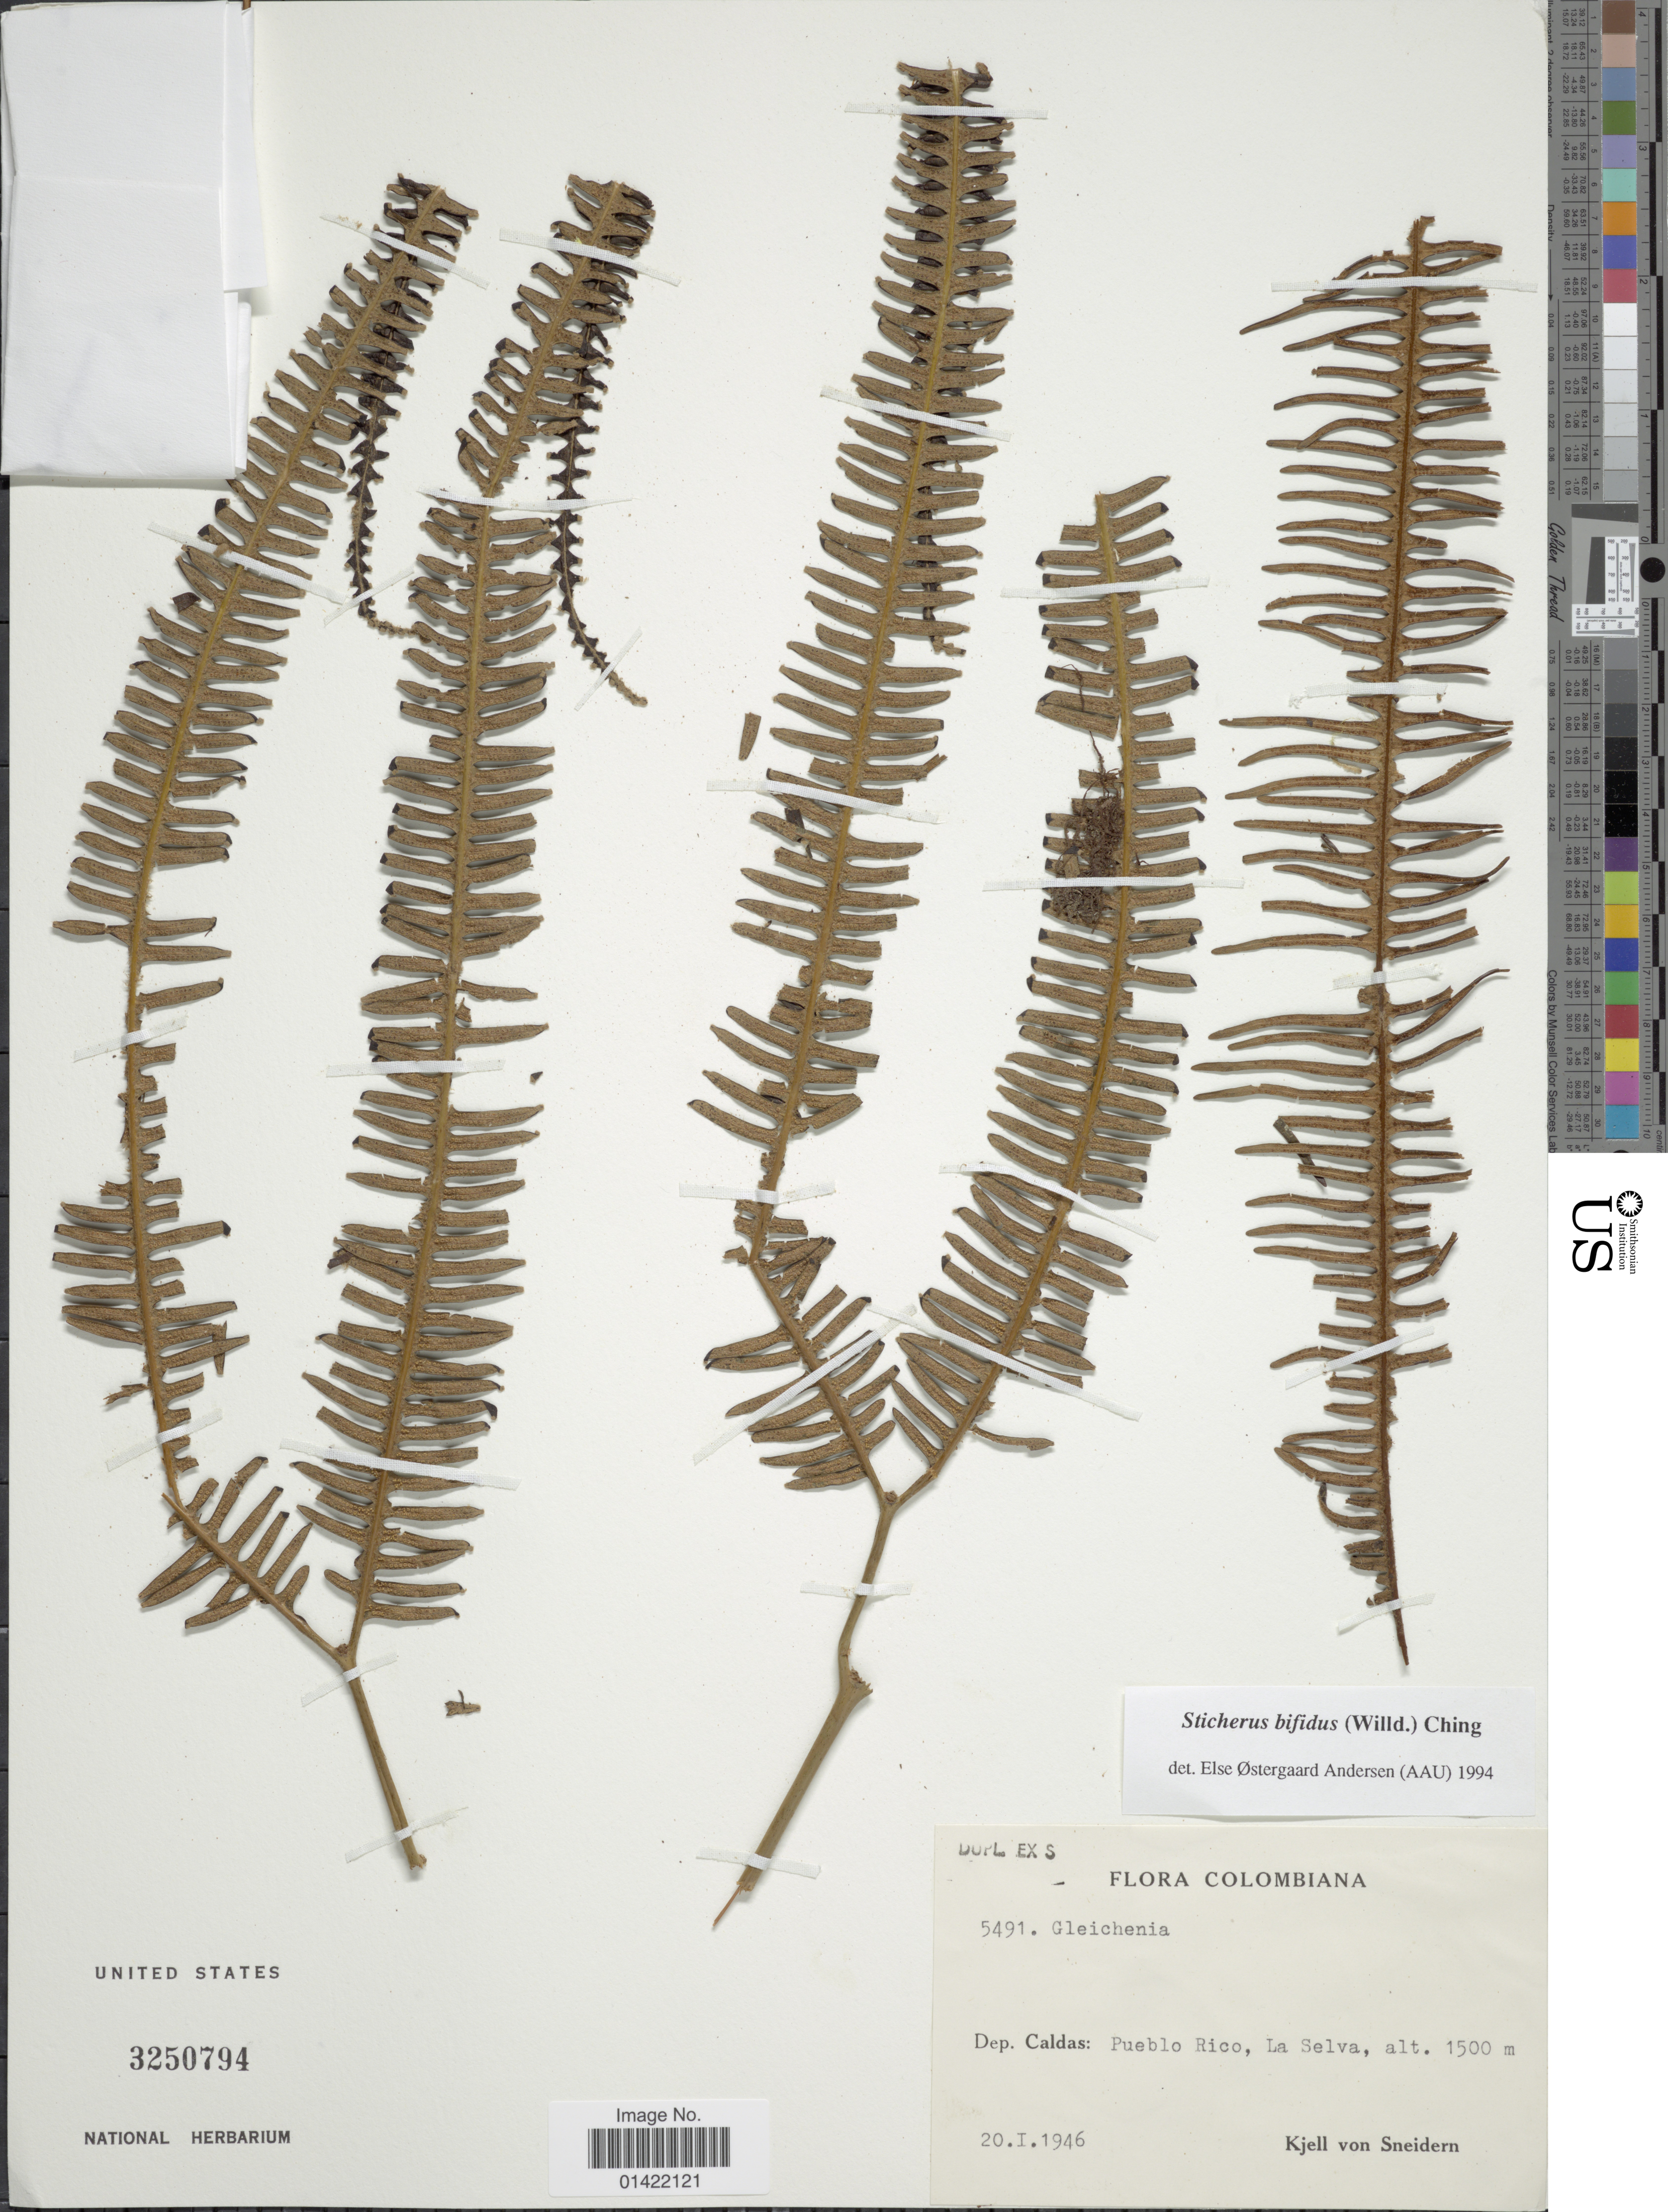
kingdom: Plantae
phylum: Tracheophyta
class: Polypodiopsida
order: Gleicheniales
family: Gleicheniaceae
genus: Sticherus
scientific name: Sticherus bifidus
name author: (Willd.) Ching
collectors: K. von Sneidern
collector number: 5491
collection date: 1946-01-20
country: Colombia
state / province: Caldas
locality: Dep. Caldas: Pueblo Rico, La Selva.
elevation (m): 1500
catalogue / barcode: US 3250794